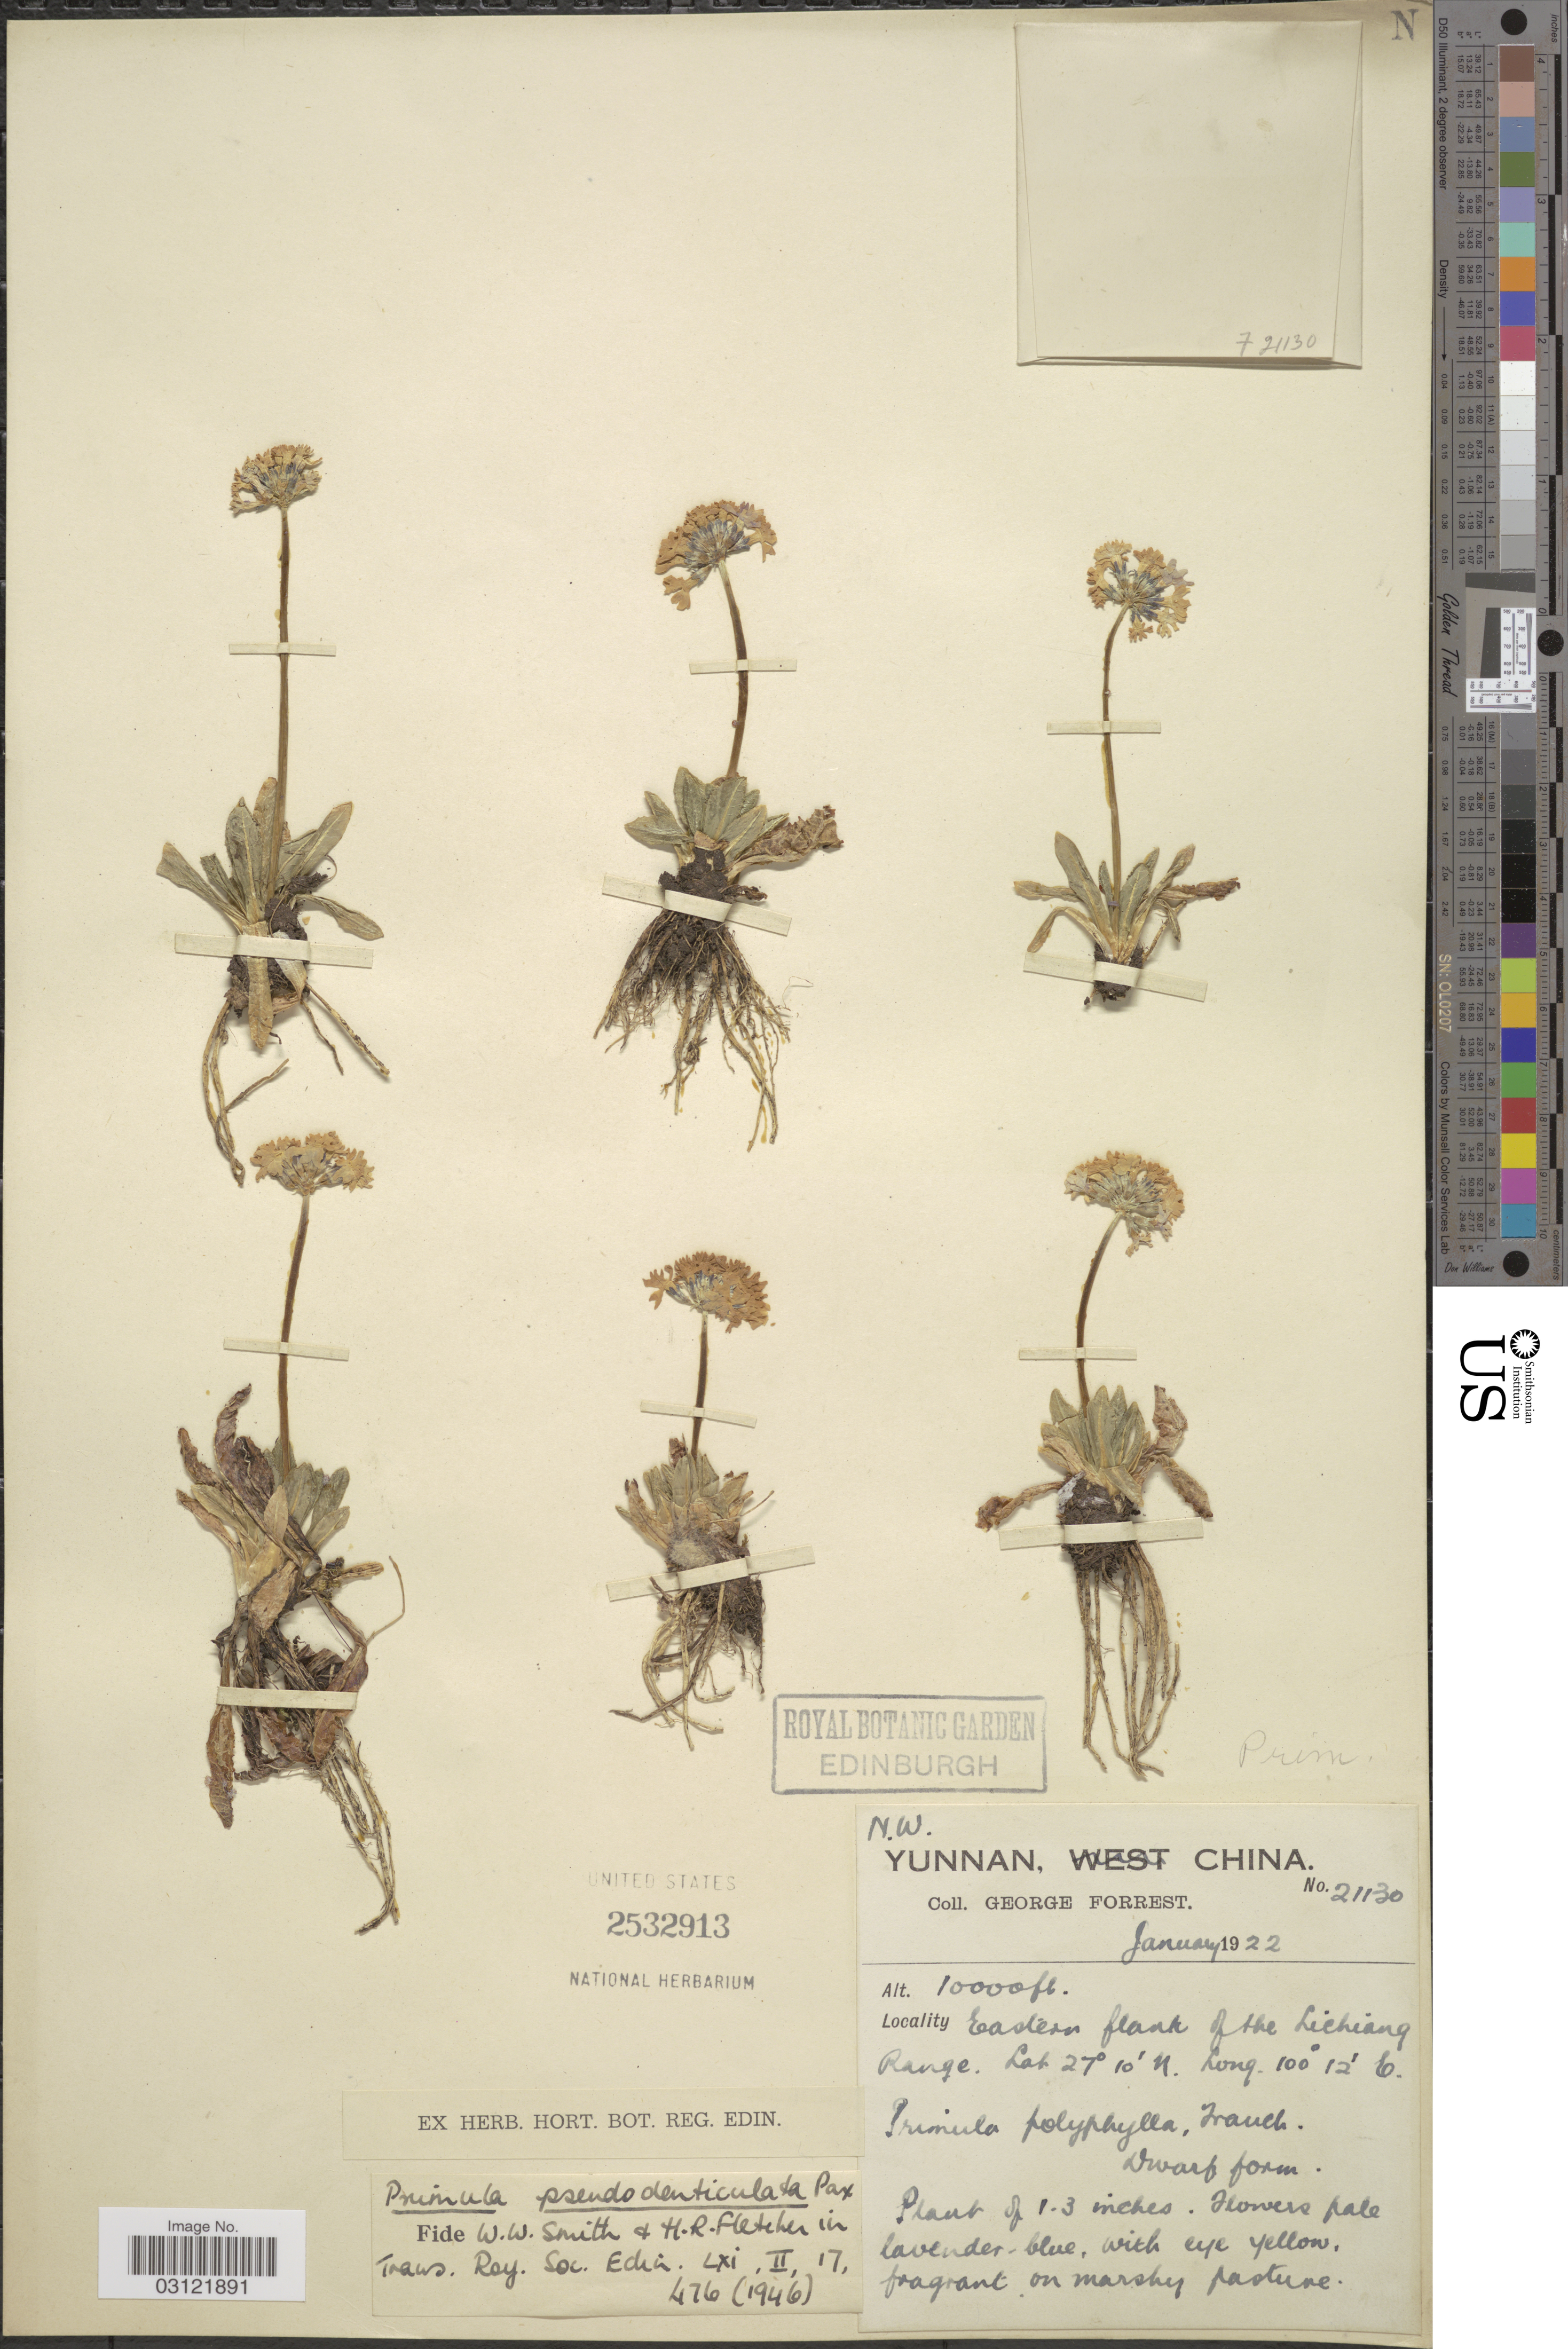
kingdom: Plantae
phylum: Tracheophyta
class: Magnoliopsida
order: Ericales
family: Primulaceae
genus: Primula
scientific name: Primula pseudodenticulata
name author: Pax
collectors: G. Forrest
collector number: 21130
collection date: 1922-01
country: China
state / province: Yunnan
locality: N.W. Yunnan. Eastern flank of the Lichiang Range.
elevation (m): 3048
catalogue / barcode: US 2532913